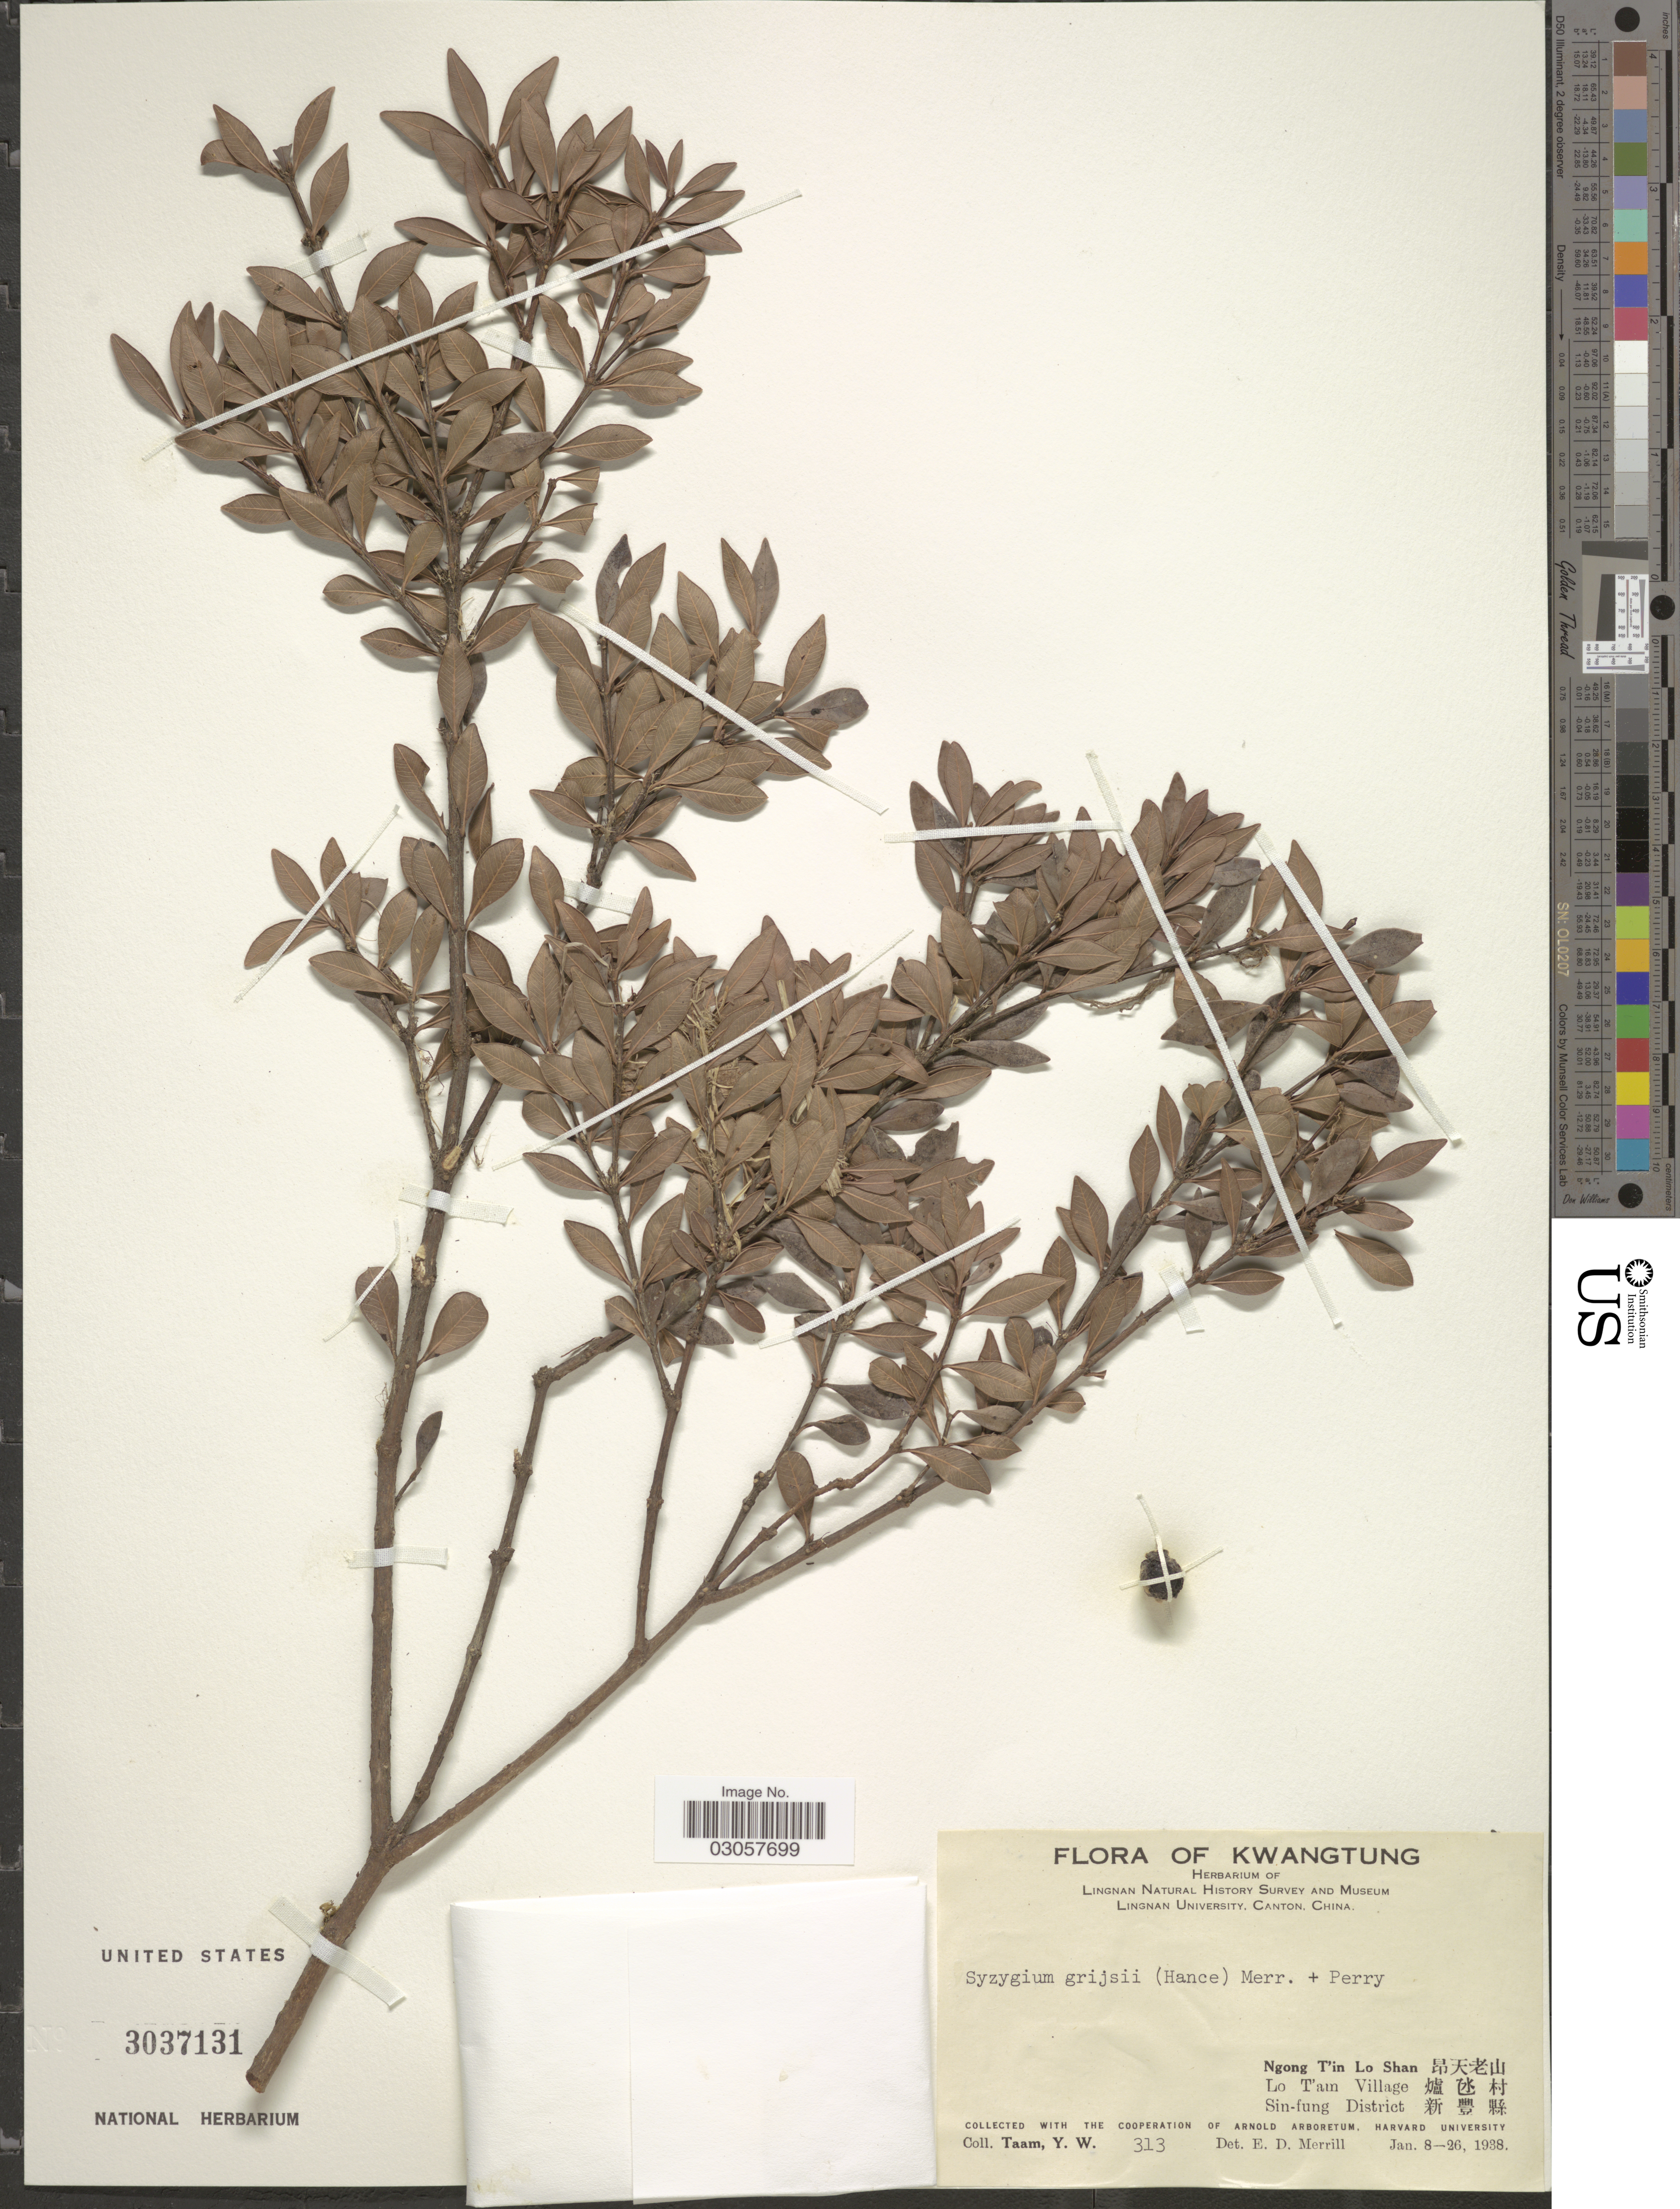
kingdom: Plantae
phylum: Tracheophyta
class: Magnoliopsida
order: Myrtales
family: Myrtaceae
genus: Syzygium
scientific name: Syzygium grijsii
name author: (Hance) Merr. & L.M. Perry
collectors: Y. W. Taam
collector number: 313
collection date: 1938-01-08/1938-01-26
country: China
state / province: Guangdong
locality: Kwatung.Ngong T'in Lo Shan Lo T'am Village Sin-fung District .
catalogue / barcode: US 3037131